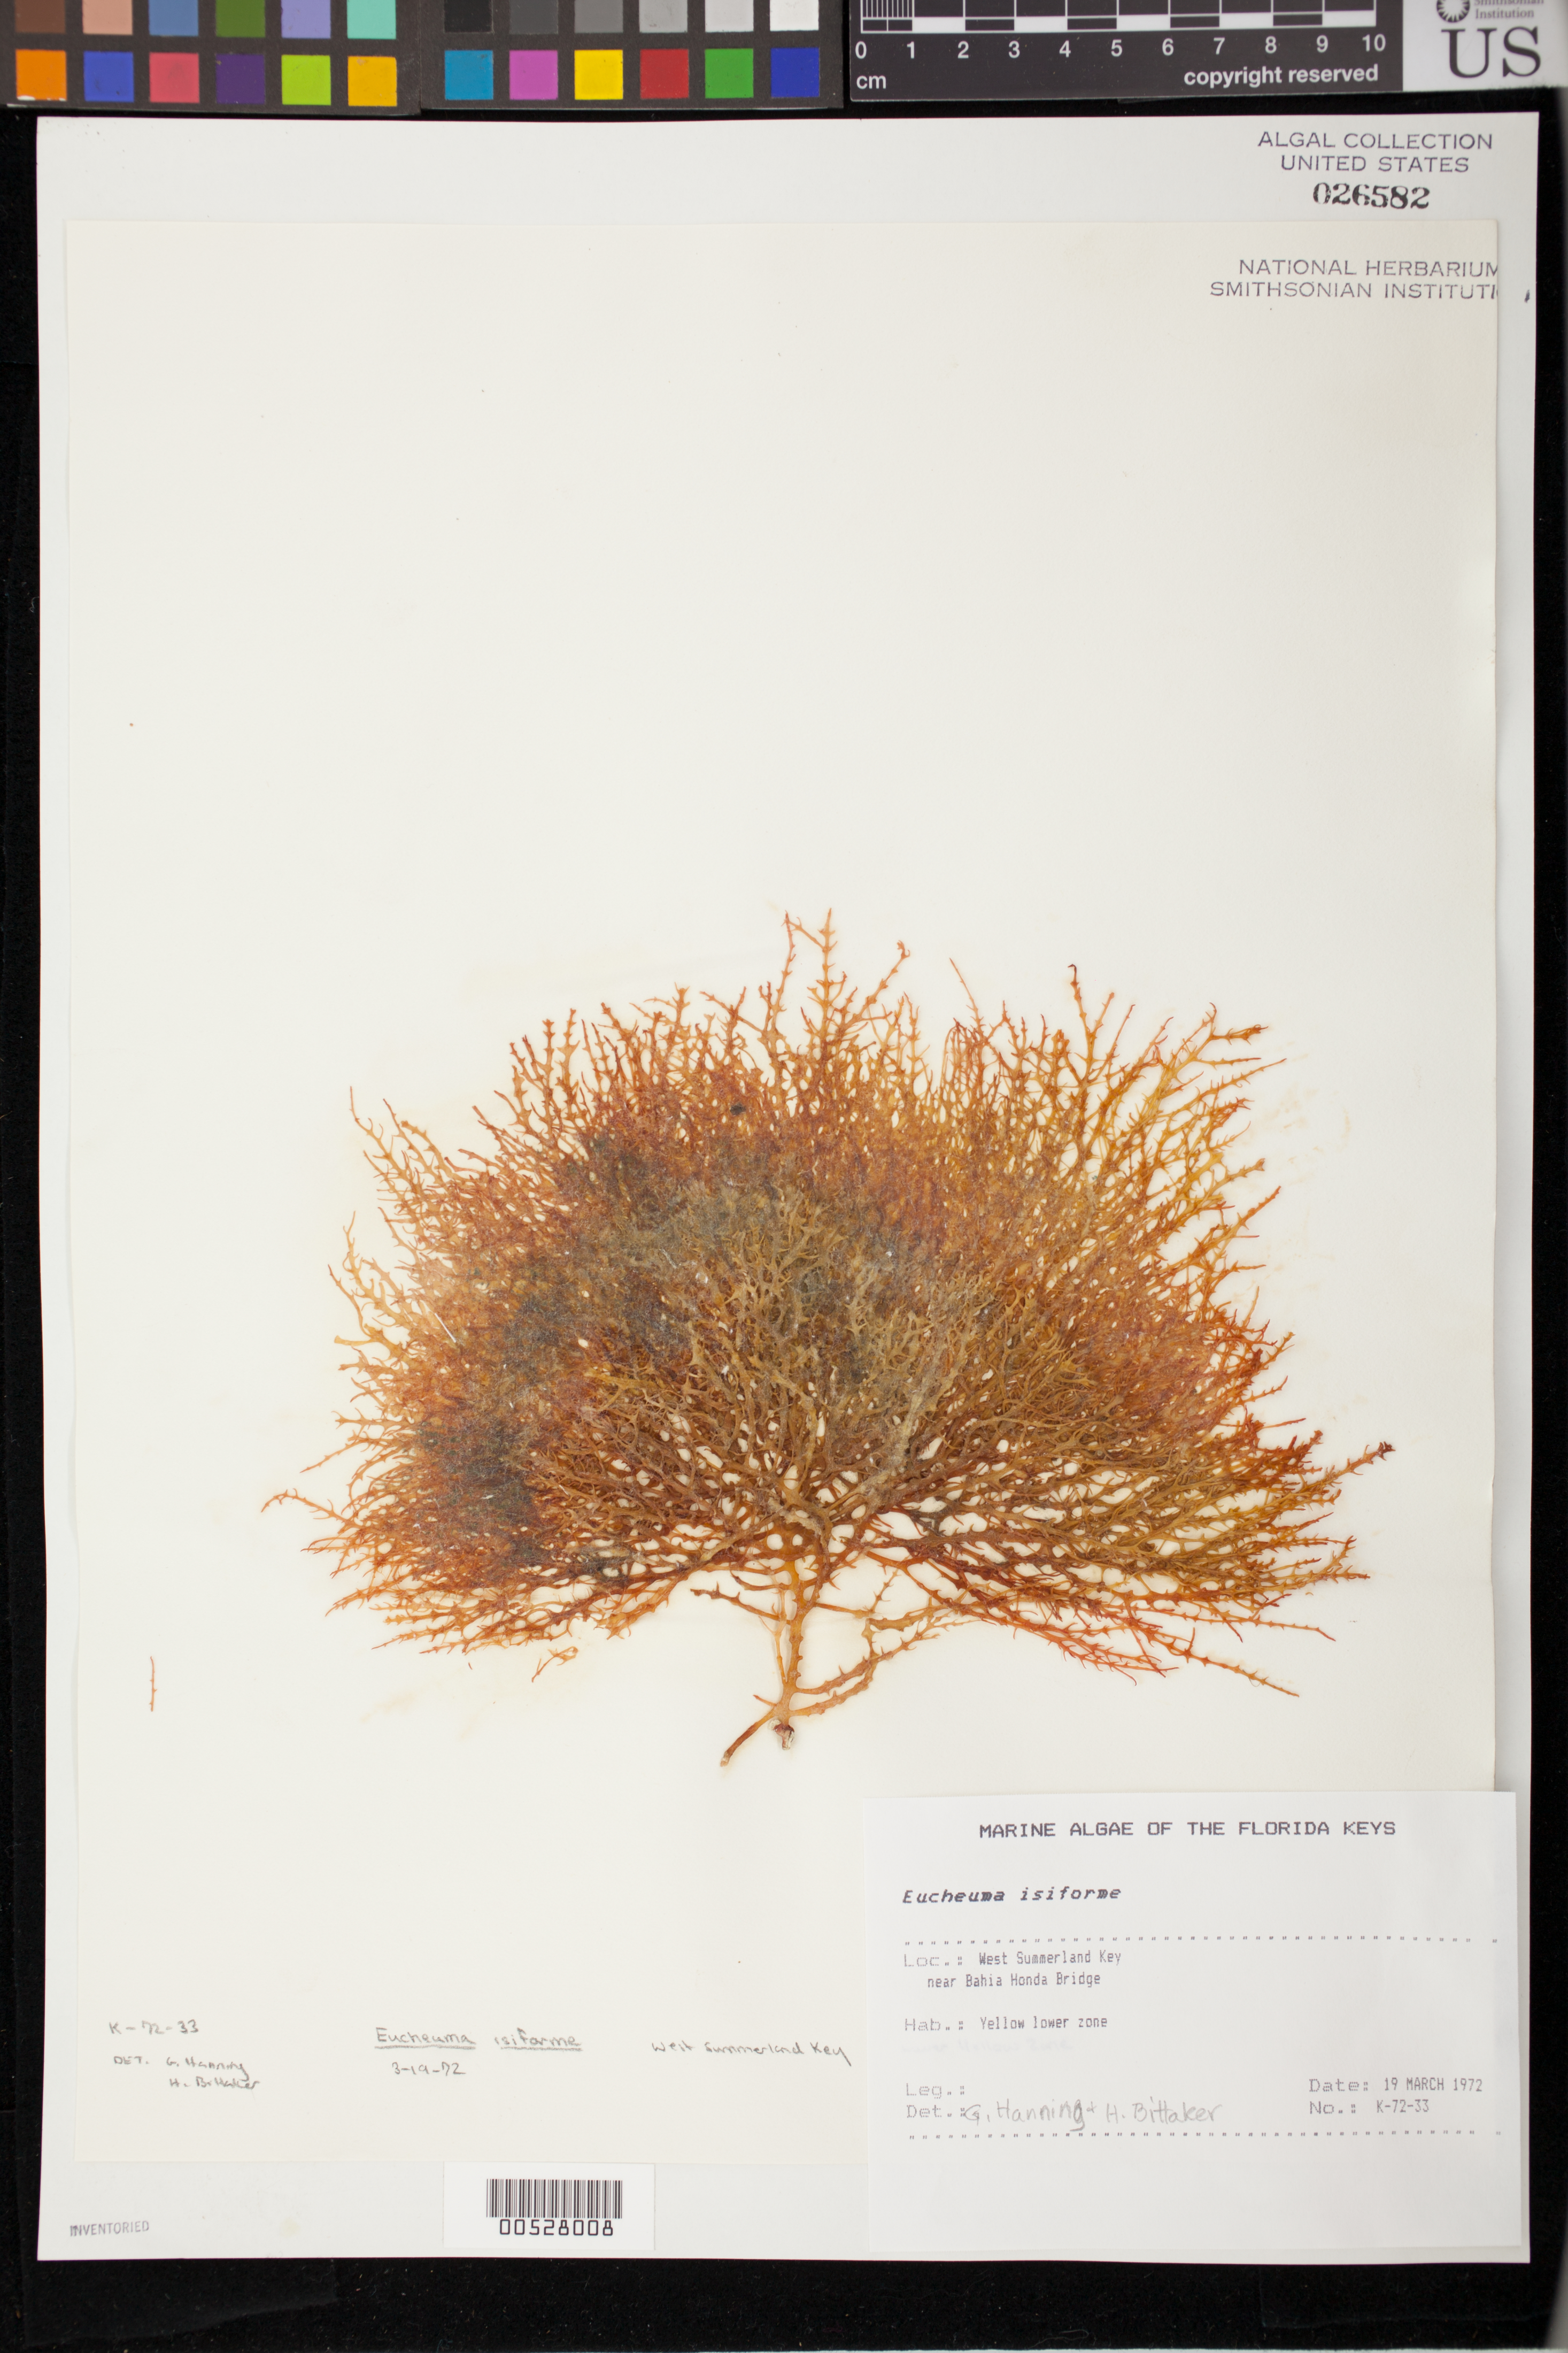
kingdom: Plantae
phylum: Rhodophyta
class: Florideophyceae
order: Gigartinales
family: Solieriaceae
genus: Eucheumatopsis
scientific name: Eucheumatopsis isiformis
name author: (C. Agardh) M.L. Núñez-Resendiz et al.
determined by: Algae name updating Project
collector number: K-72-33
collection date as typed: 19 Mar 1972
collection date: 1972-03-19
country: United States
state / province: Florida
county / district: Monroe County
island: West Summerland Key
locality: Near Bahia Honda Bridge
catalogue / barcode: US 26582